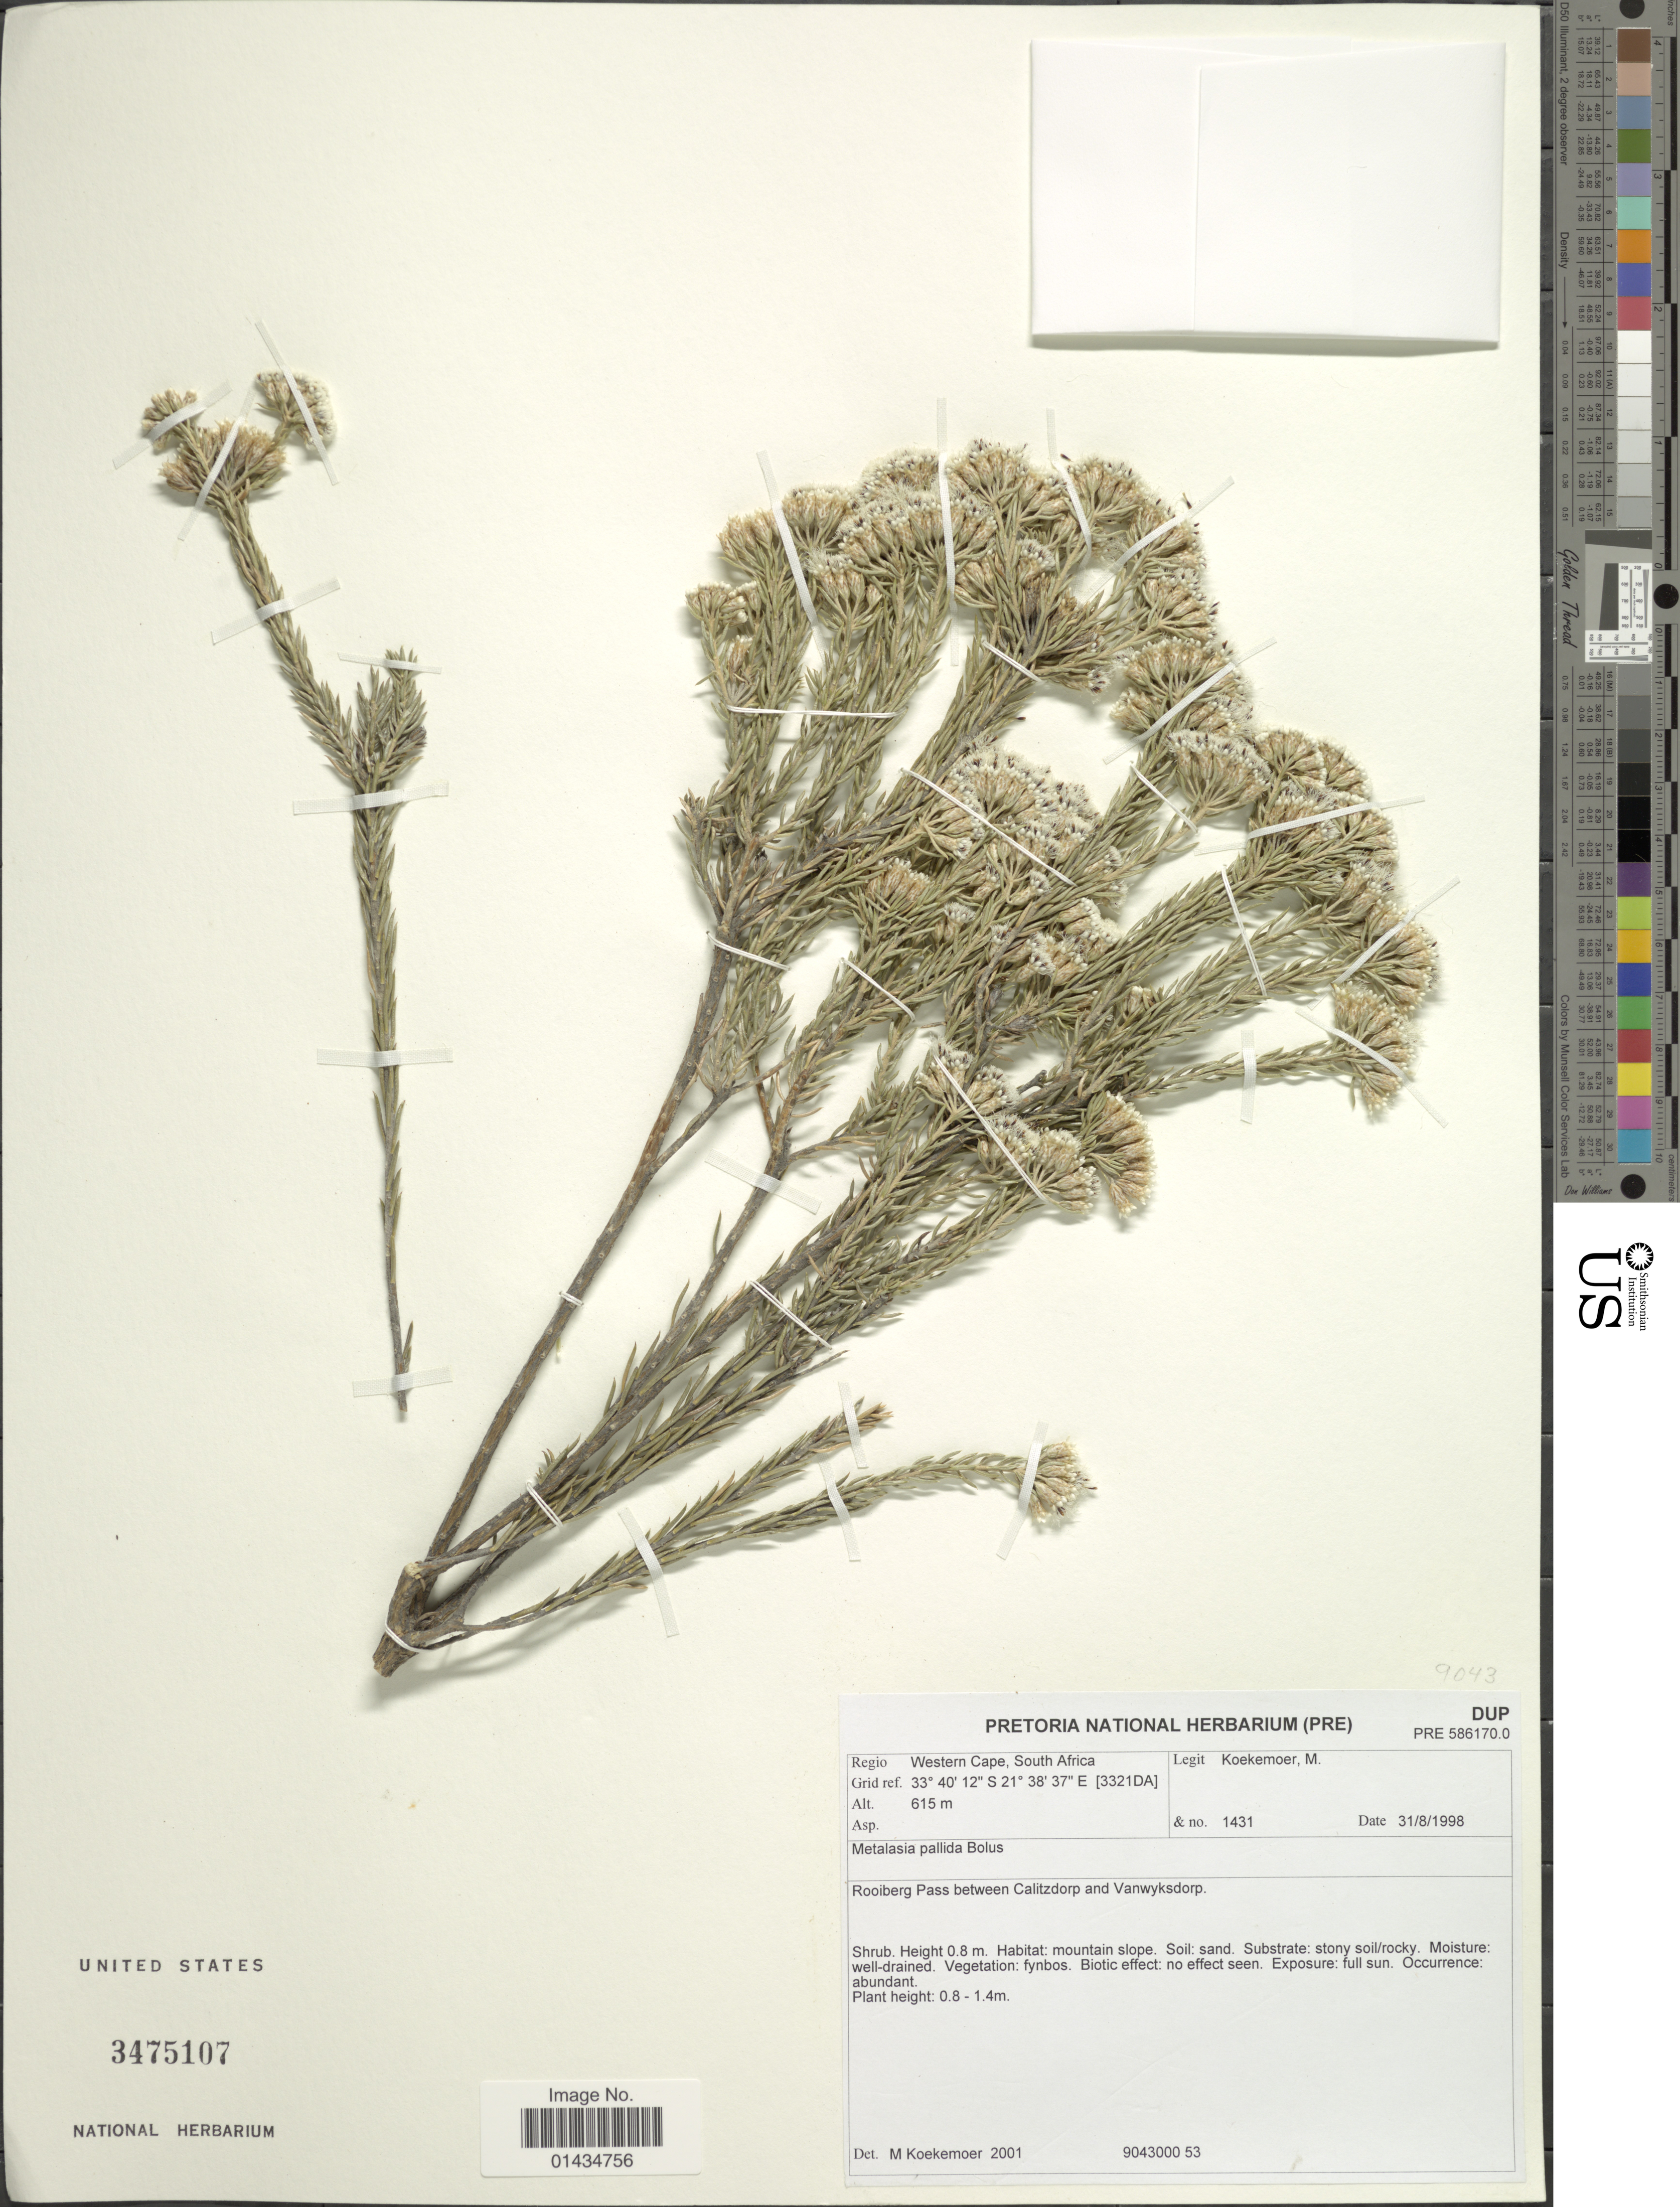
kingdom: Plantae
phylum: Tracheophyta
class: Magnoliopsida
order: Asterales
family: Asteraceae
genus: Metalasia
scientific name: Metalasia pallida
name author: Bolus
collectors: M. Koekemoer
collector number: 1431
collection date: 1998-08-31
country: South Africa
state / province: Western Cape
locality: Rooiberg Pass between Calitzdorp and Vanwyksdorp, mountain slope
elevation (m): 615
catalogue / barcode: US 3475107